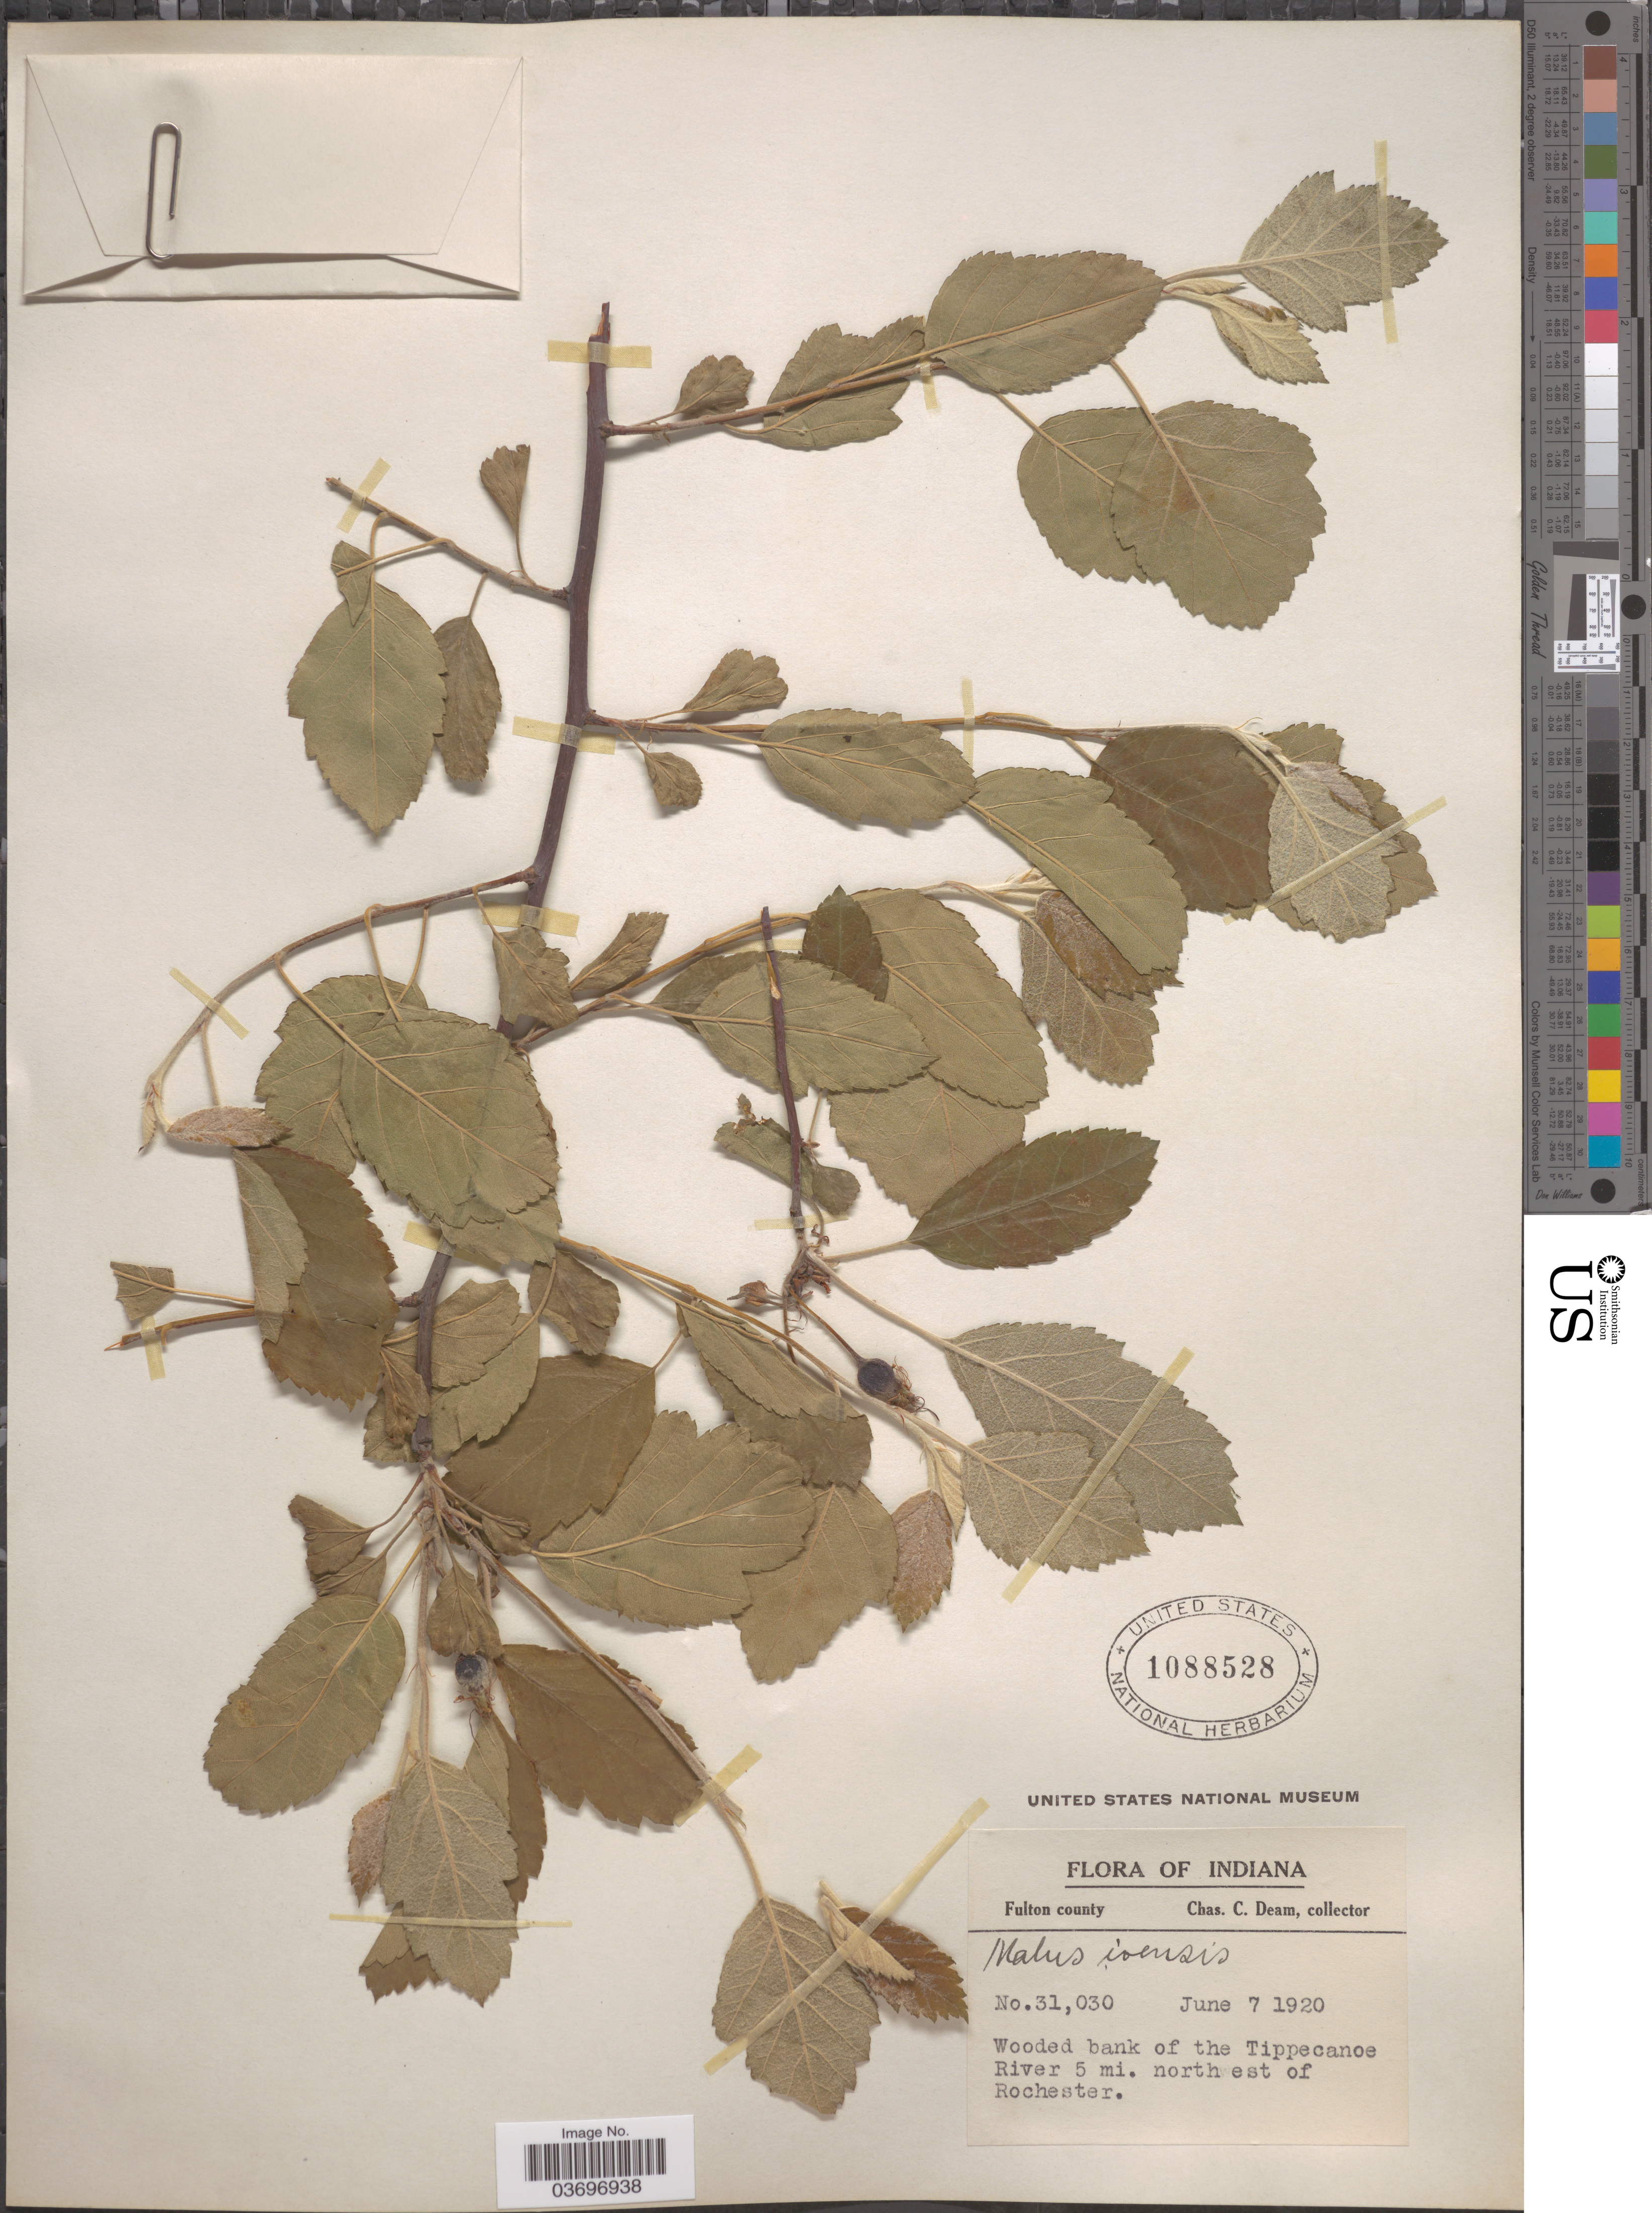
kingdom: Plantae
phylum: Tracheophyta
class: Magnoliopsida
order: Rosales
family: Rosaceae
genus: Malus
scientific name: Malus ioensis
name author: (Alph. Wood) Britton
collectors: C. C. Deam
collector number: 31030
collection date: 1920-06-07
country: United States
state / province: Indiana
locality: Fulton county. Wooded bank of the Tippecanoe River 5 mi. north est of Rochester.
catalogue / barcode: US 1088528